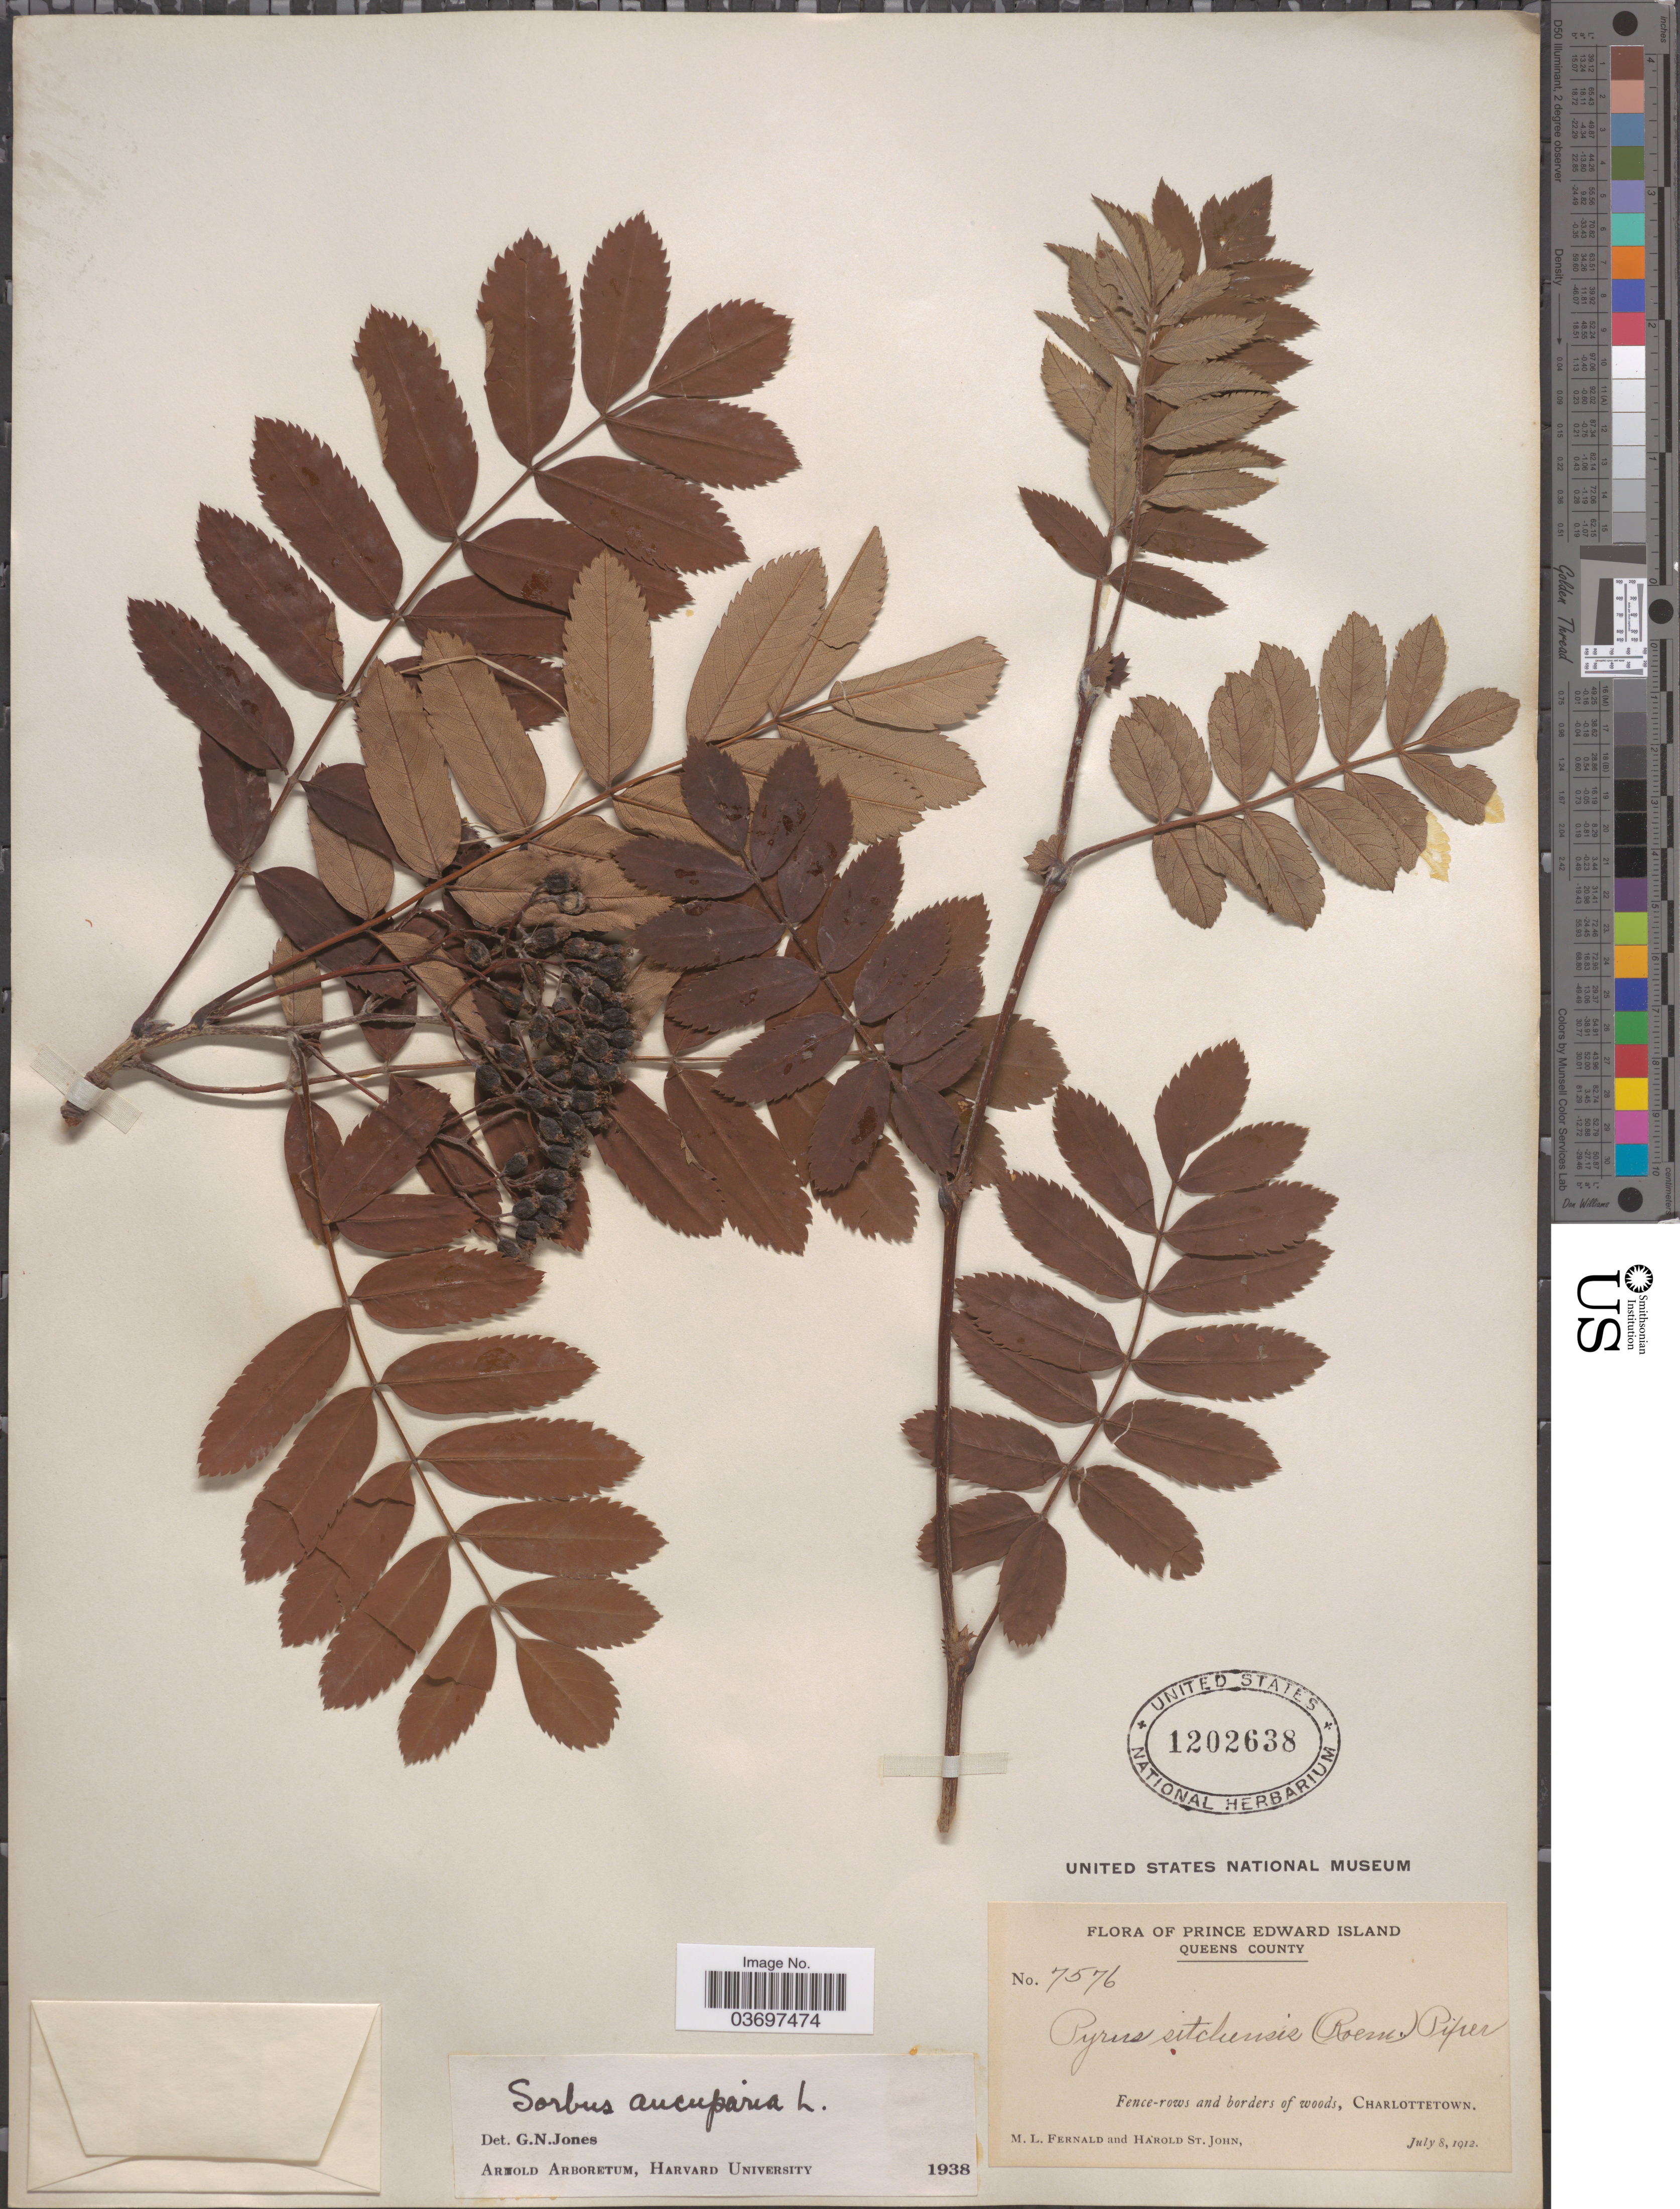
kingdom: Plantae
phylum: Tracheophyta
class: Magnoliopsida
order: Rosales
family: Rosaceae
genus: Sorbus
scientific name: Sorbus aucuparia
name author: L.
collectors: M. L. Fernald & H. St. John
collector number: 7576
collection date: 1912-07-08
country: Canada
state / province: Prince Edward Island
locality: Queens County. Fence-rows and borders of woods, Charlottetown.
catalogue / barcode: US 1202638